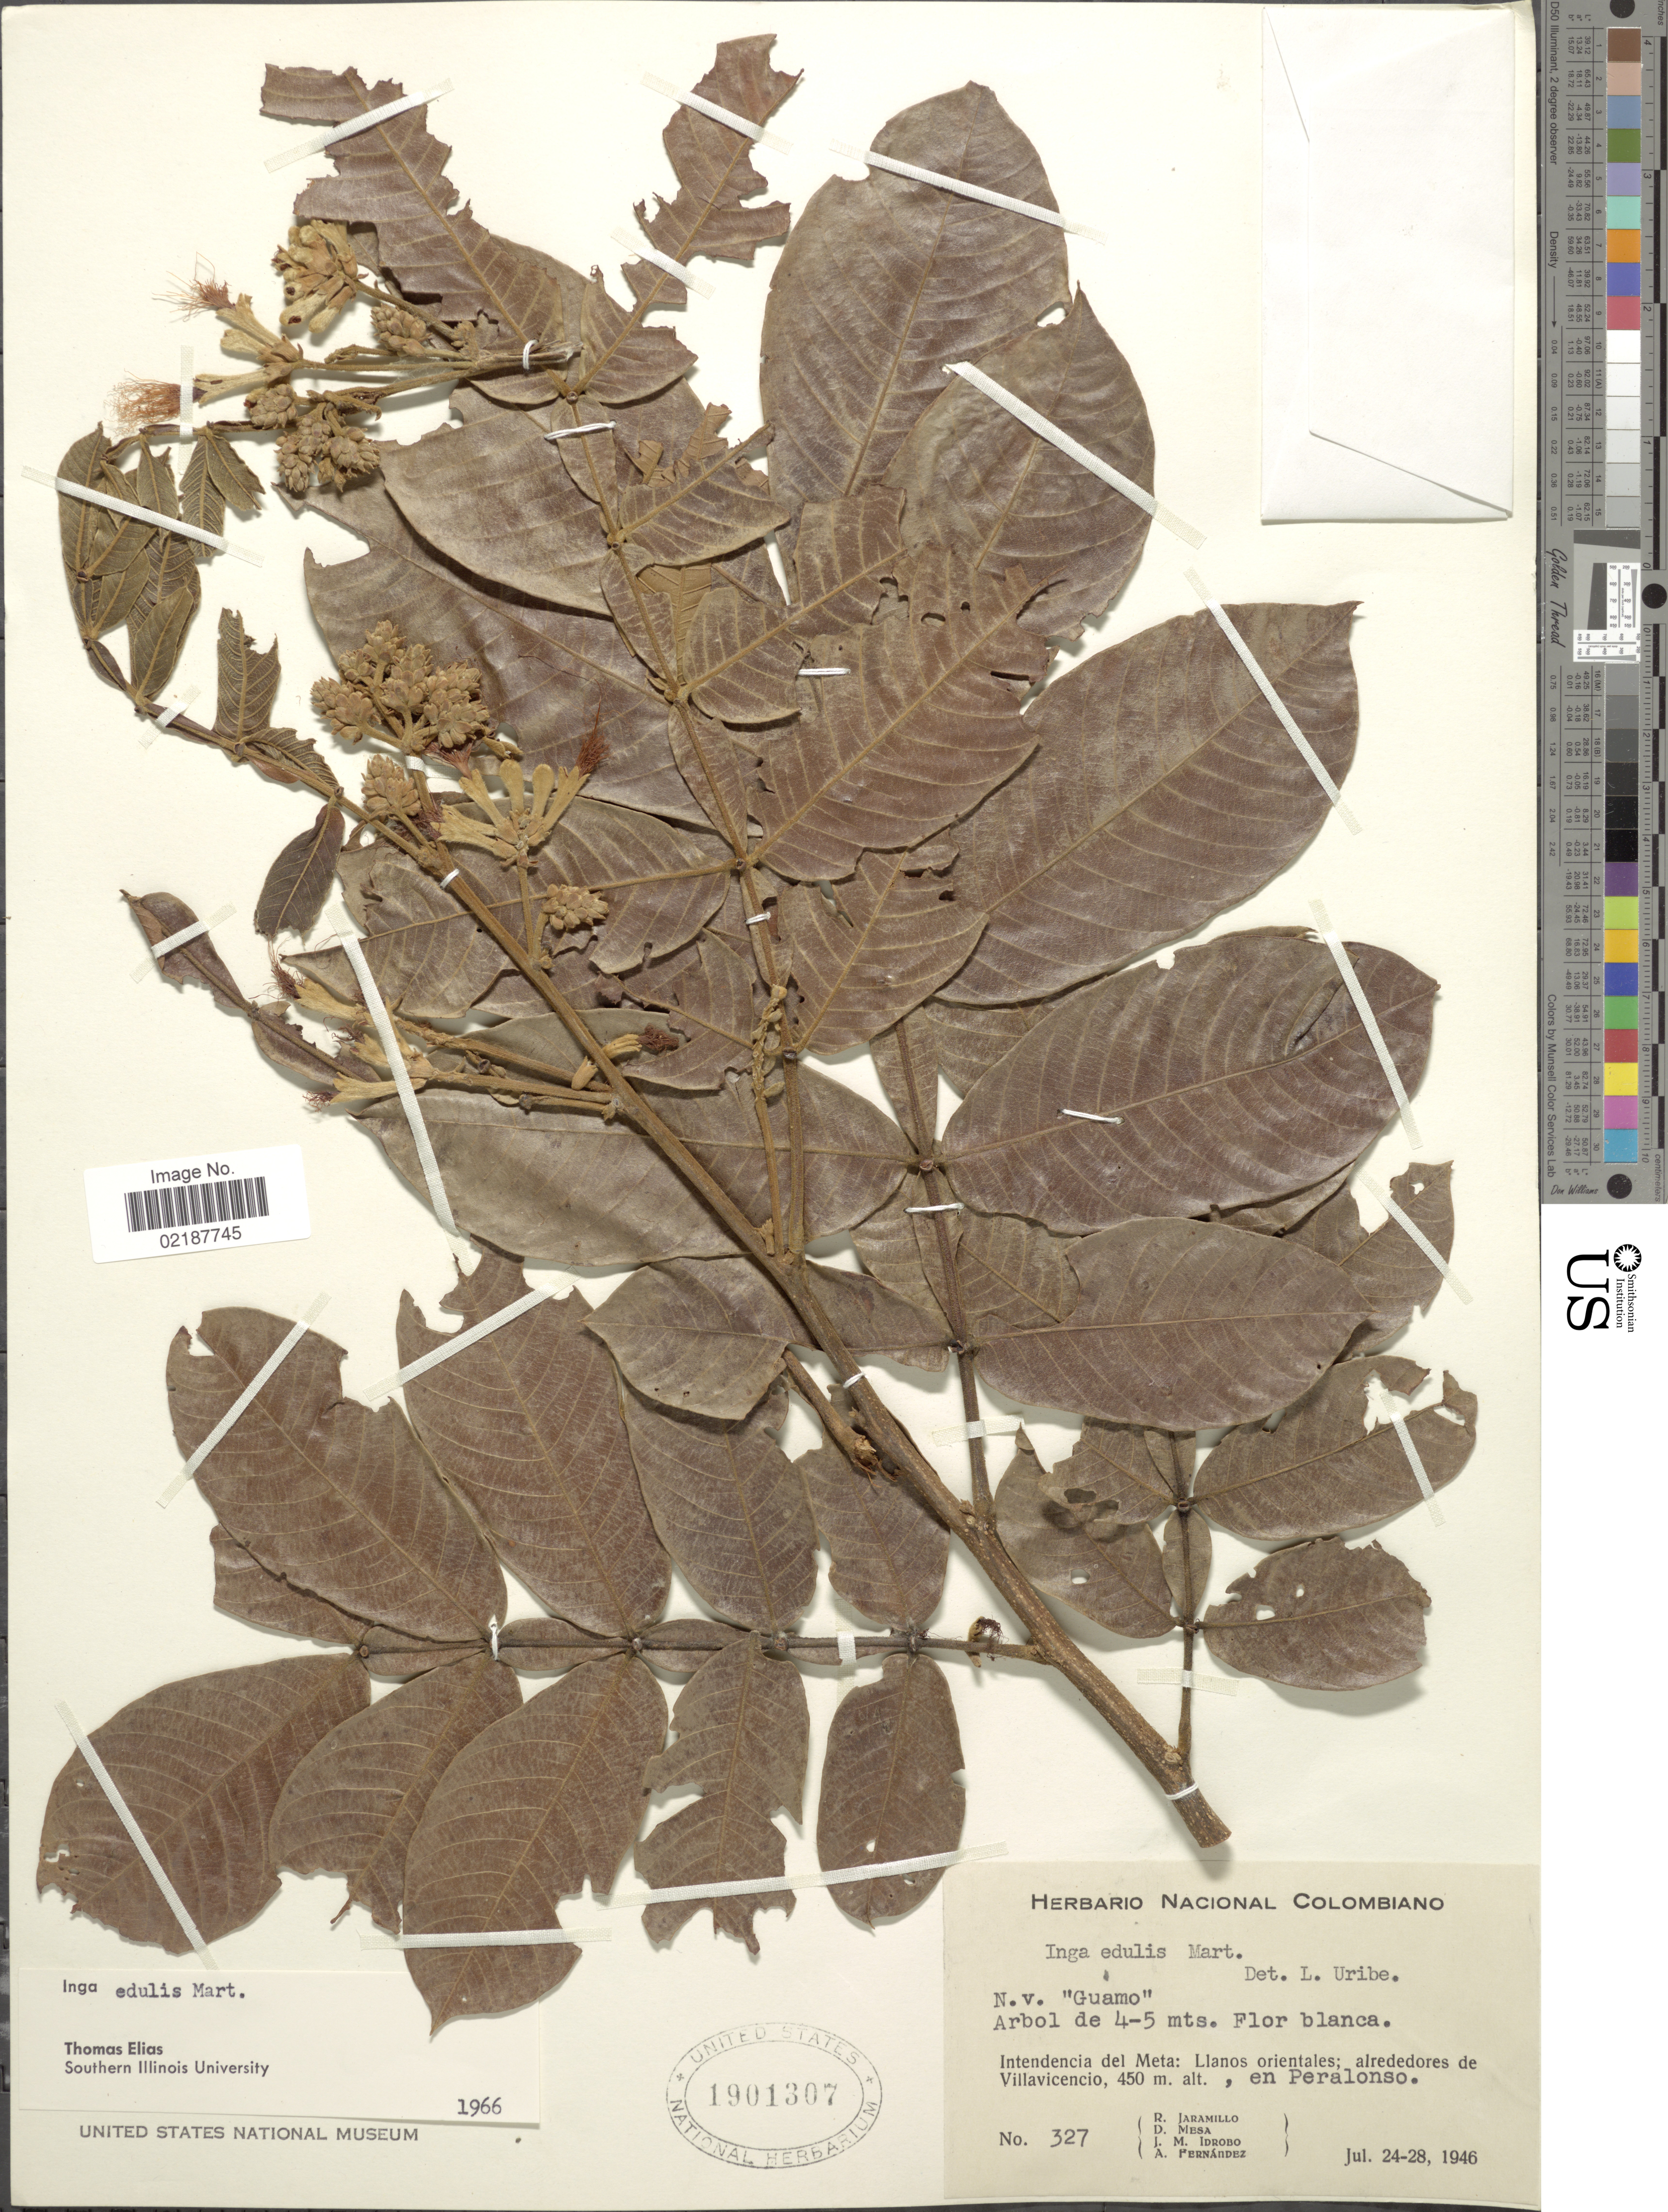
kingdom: Plantae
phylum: Tracheophyta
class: Magnoliopsida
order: Fabales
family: Fabaceae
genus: Inga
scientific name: Inga edulis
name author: Mart.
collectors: R. Jaramillo M., D. Mesa, J. M. Idrobo & A. Fernandez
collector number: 327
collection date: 1946-07-24/1946-07-28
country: Colombia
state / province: Meta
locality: Intendencia del Meta:Llanos orientales: alrededores de Villavicencio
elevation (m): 450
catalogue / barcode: US 1901307